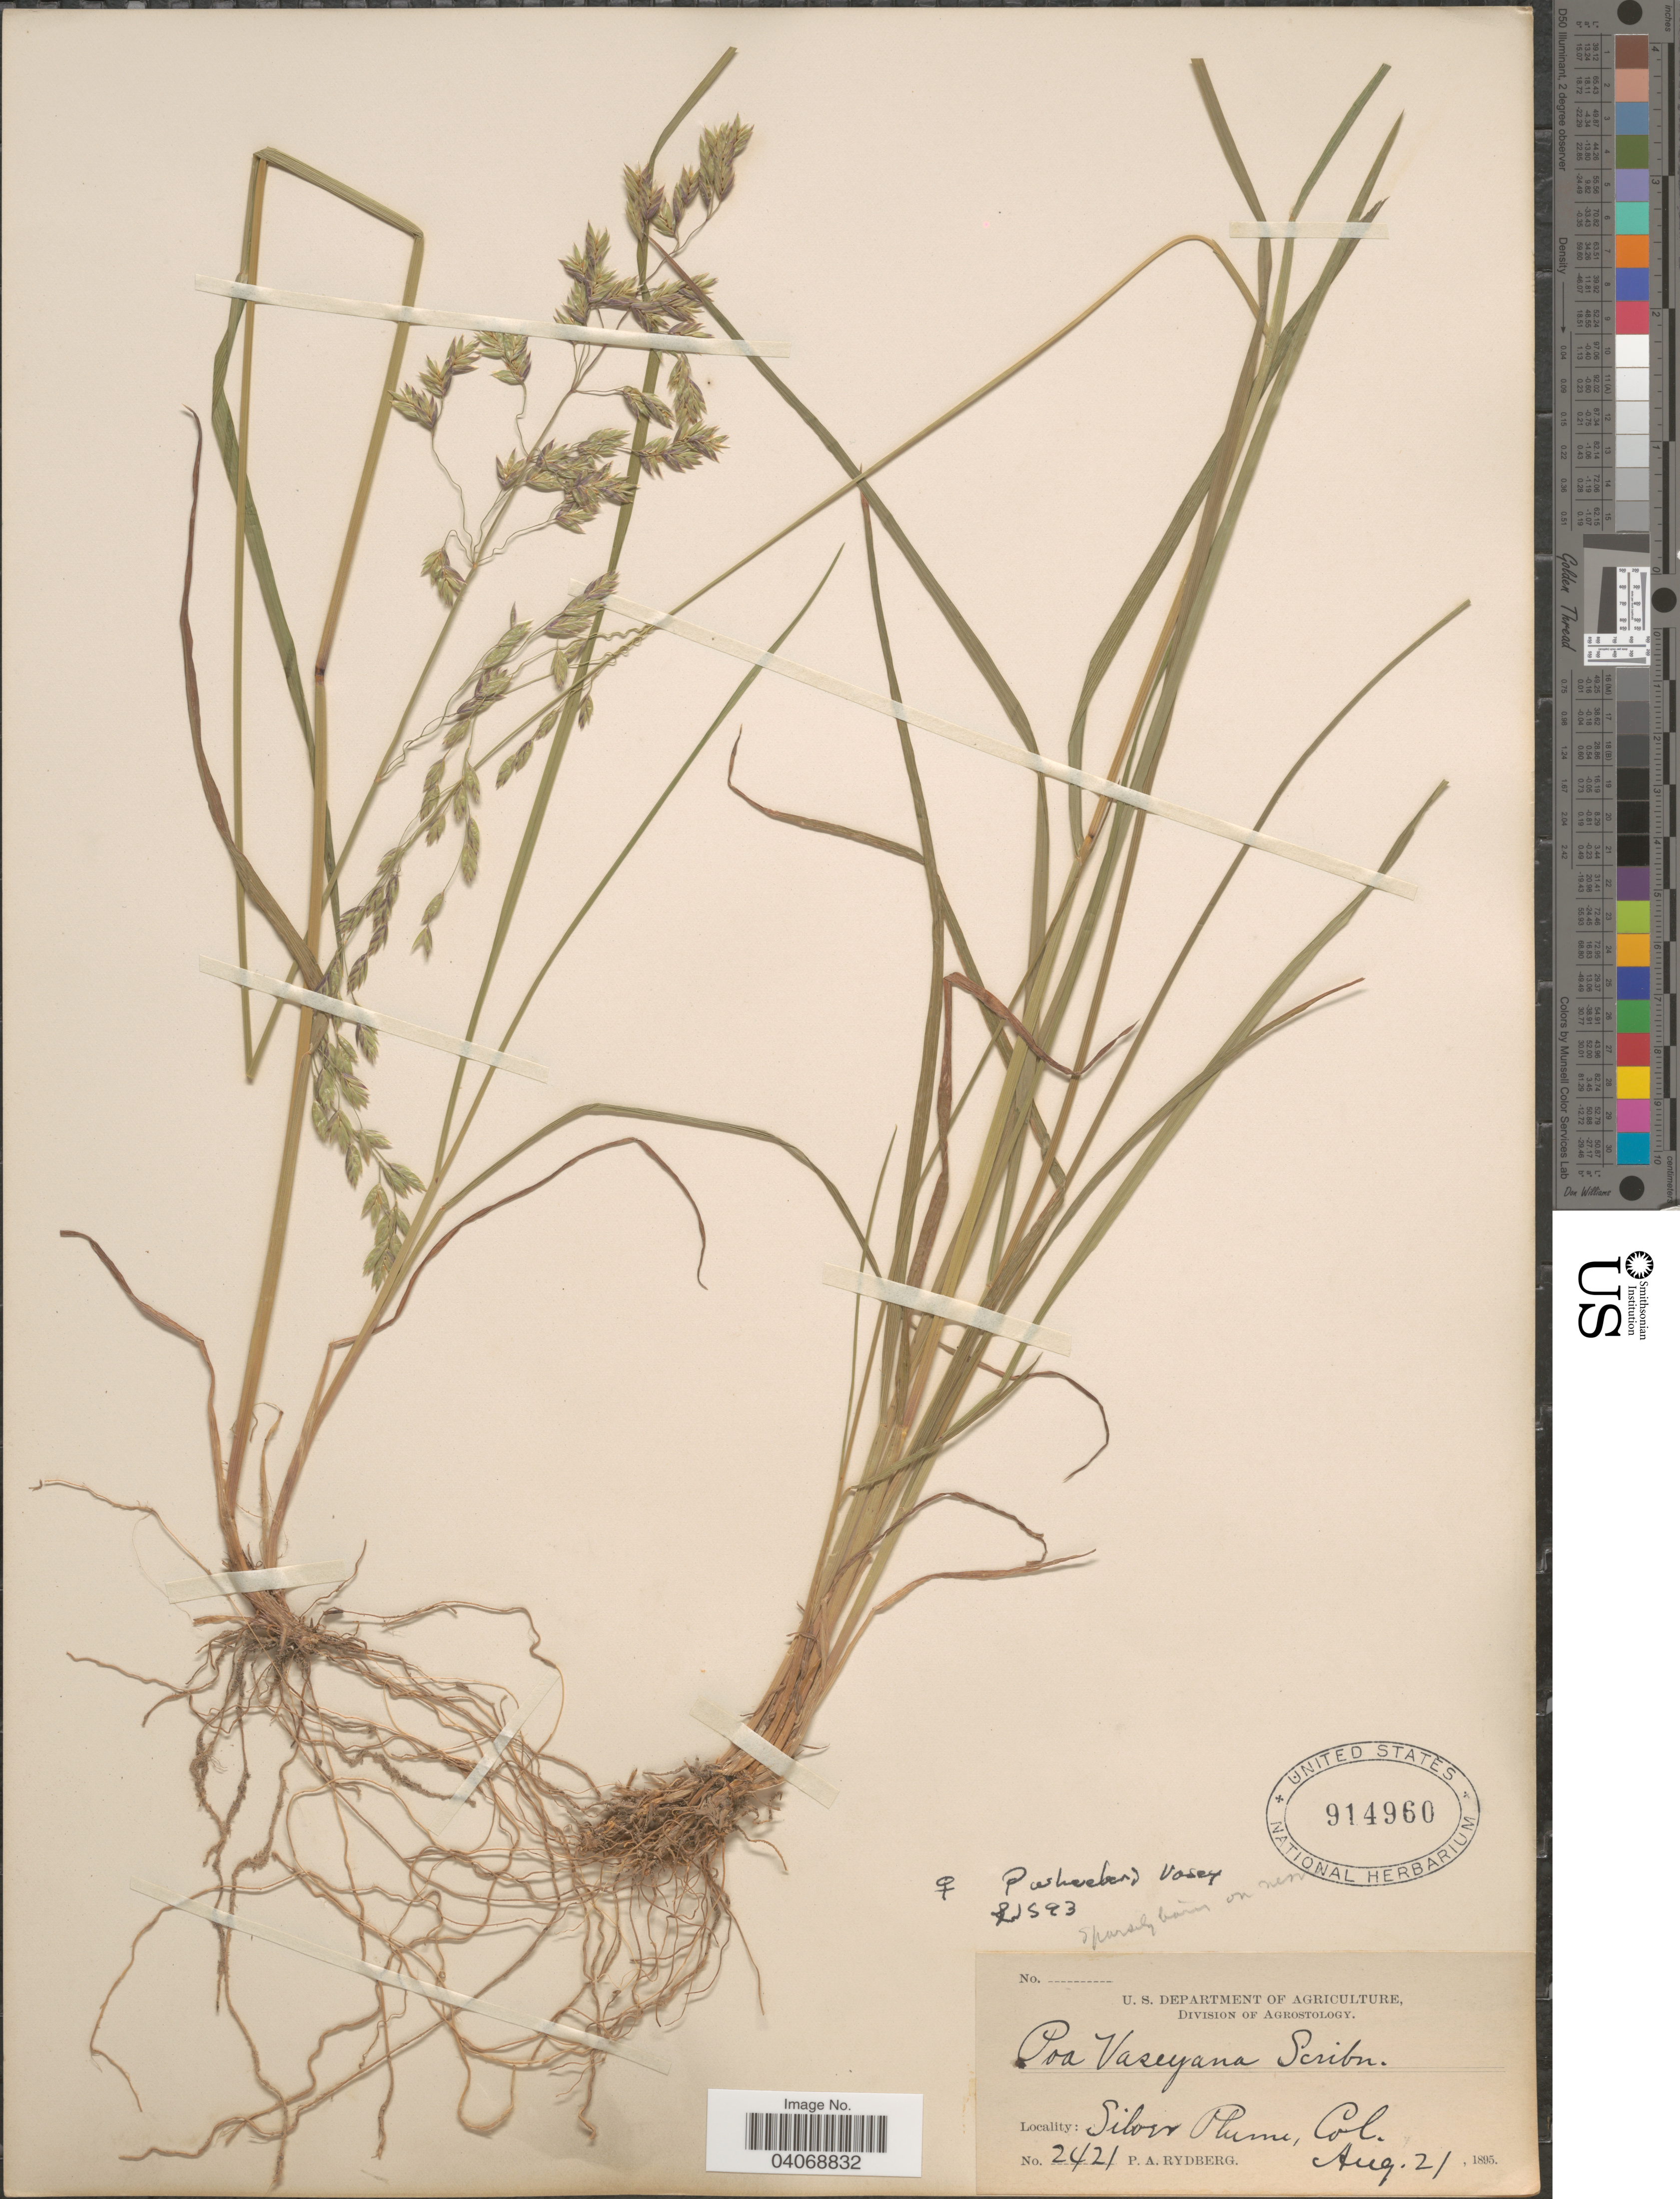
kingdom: Plantae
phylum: Tracheophyta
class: Liliopsida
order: Poales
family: Poaceae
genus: Poa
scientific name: Poa wheeleri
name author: Vasey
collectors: P. A. Rydberg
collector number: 2421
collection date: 1895-08-21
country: United States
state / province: Colorado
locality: Silver Plume.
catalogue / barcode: US 914960